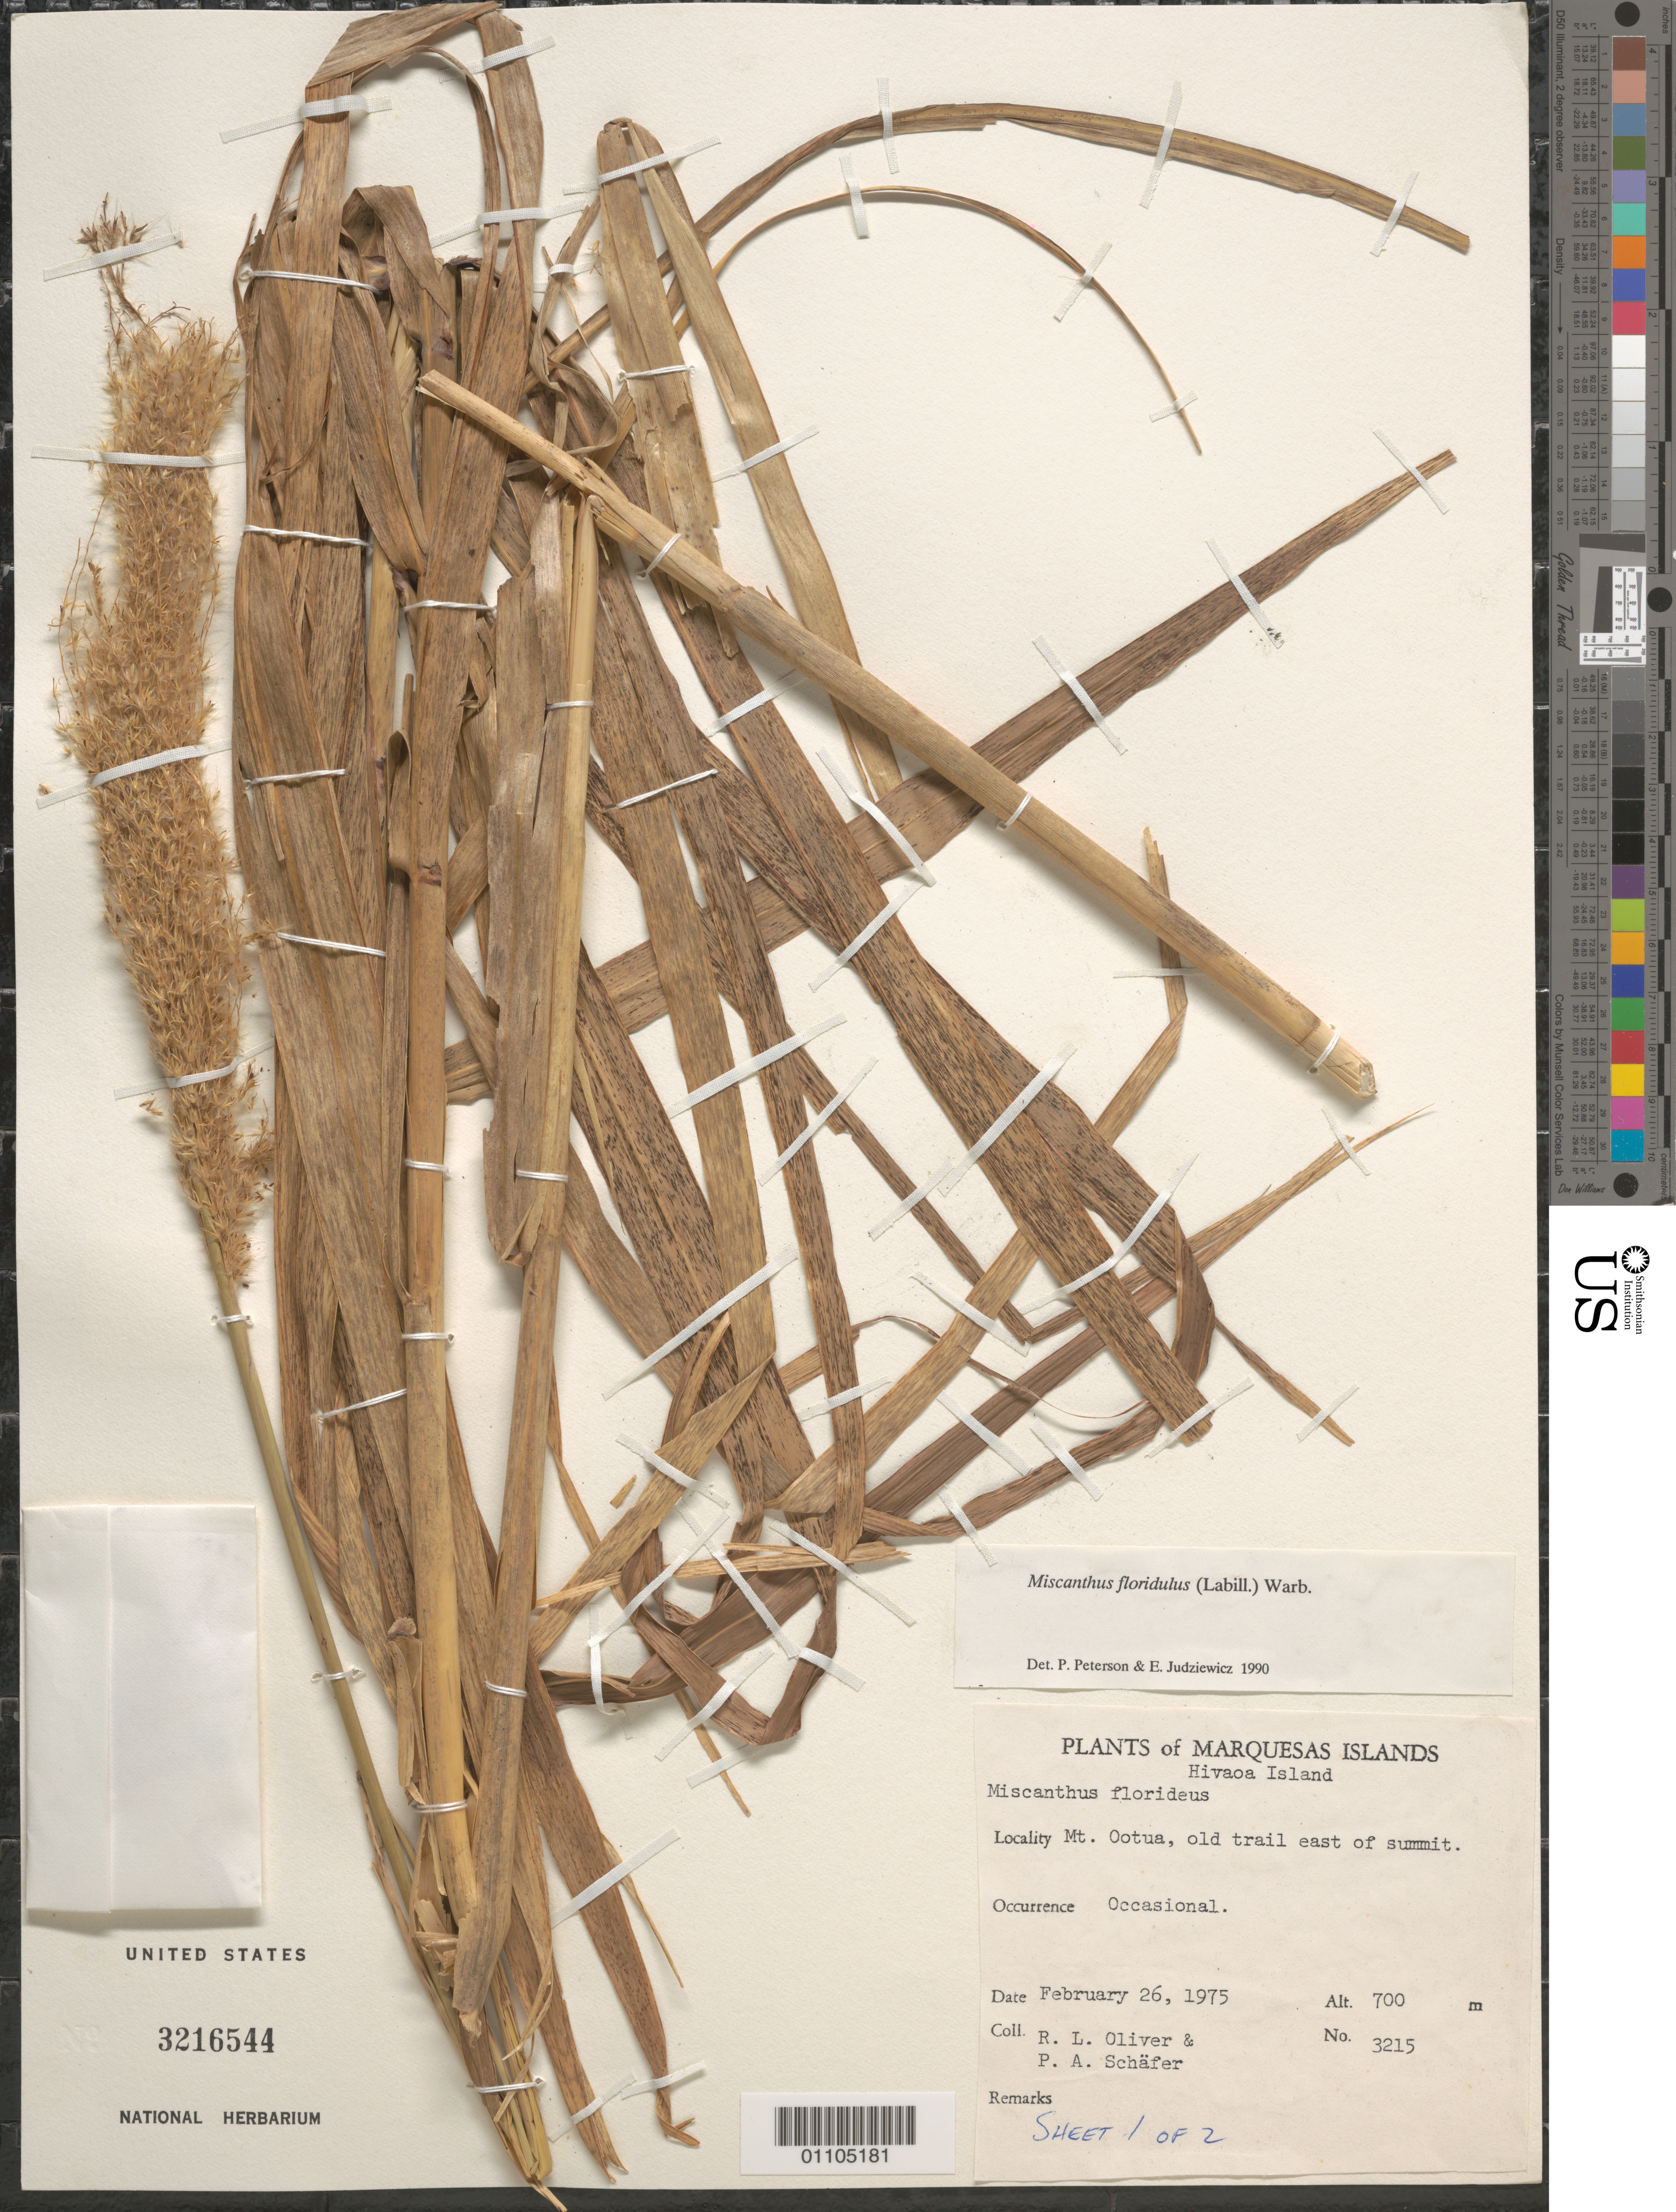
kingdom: Plantae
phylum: Tracheophyta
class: Liliopsida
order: Poales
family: Poaceae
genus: Miscanthus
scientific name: Miscanthus floridulus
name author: (Labill.) Warb.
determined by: Peterson, P. M.; Judziewicz, E. J.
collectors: R. L. Oliver & P. A. Schäfer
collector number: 3215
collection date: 1975-02-26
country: French Polynesia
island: Hiva Oa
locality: Mt. Ootua, old trail E of summit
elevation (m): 700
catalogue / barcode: US 3216544